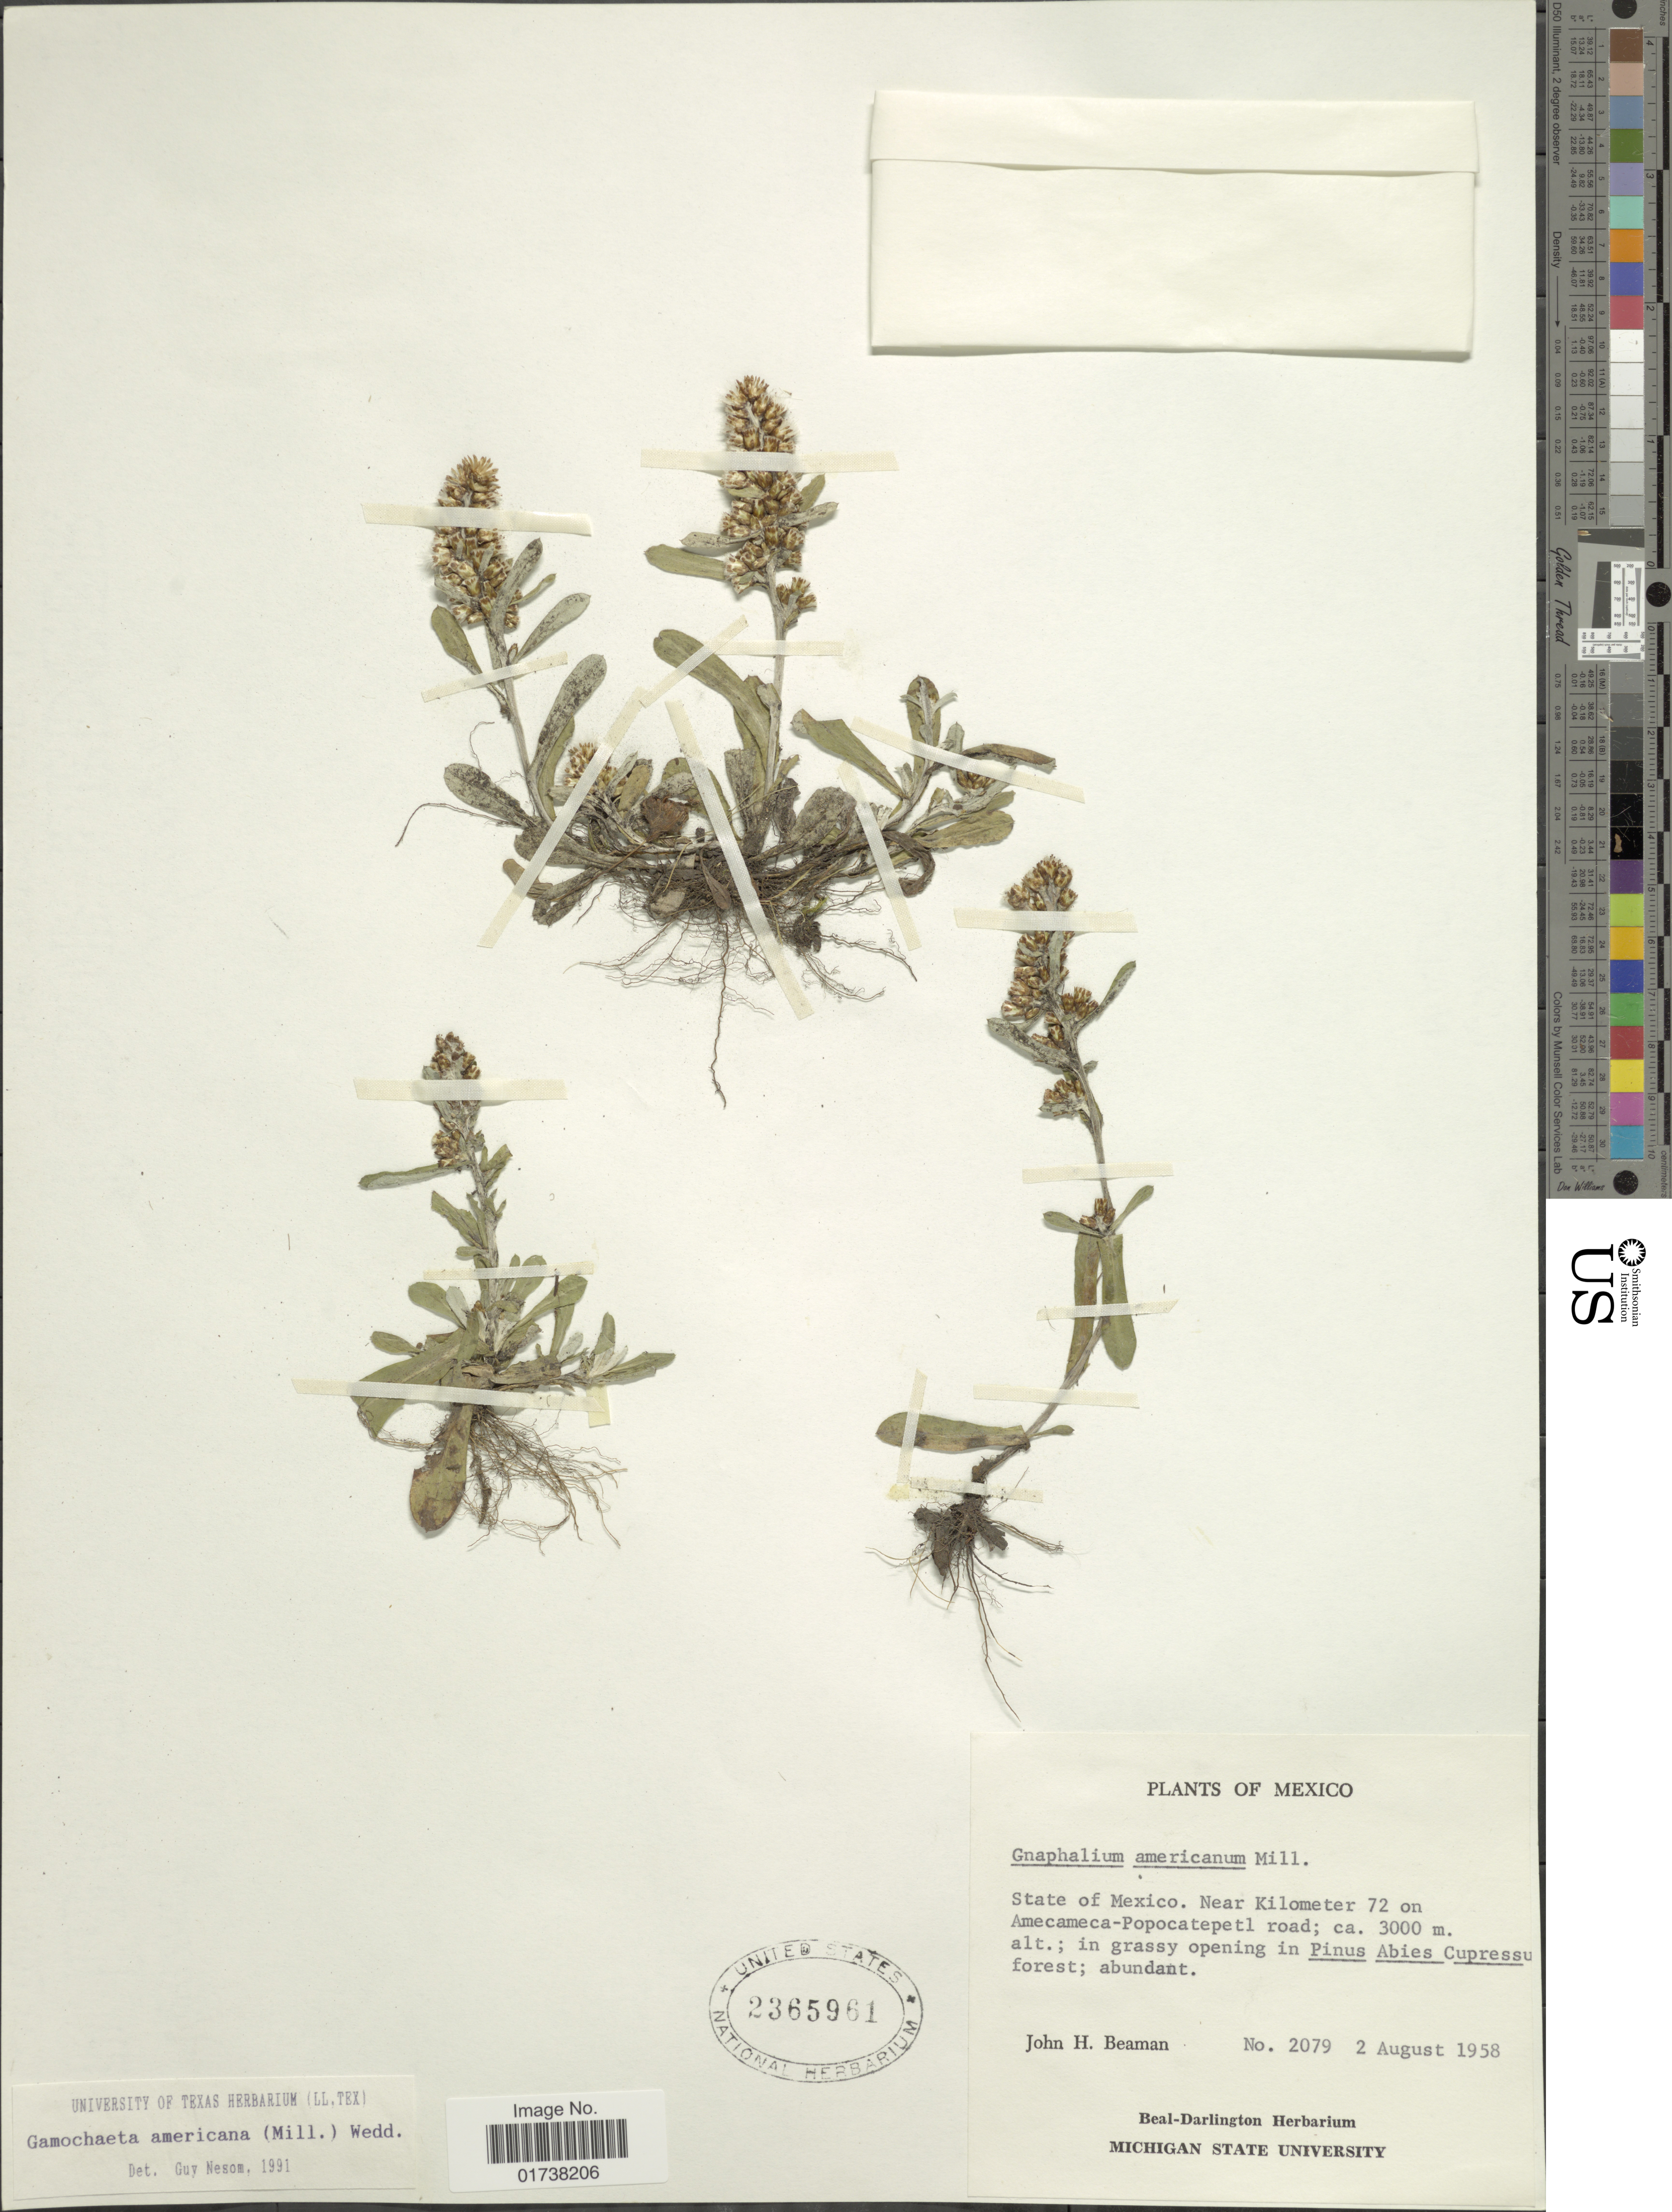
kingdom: Plantae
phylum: Tracheophyta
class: Magnoliopsida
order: Asterales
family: Asteraceae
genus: Gamochaeta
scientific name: Gamochaeta americana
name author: (Mill.) Wedd.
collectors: J. H. Beaman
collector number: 2079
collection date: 1958-08-02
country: Mexico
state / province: México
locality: Near Kilometer 72 on Amecameca-Popocatepetl road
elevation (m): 3000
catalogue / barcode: US 2365961